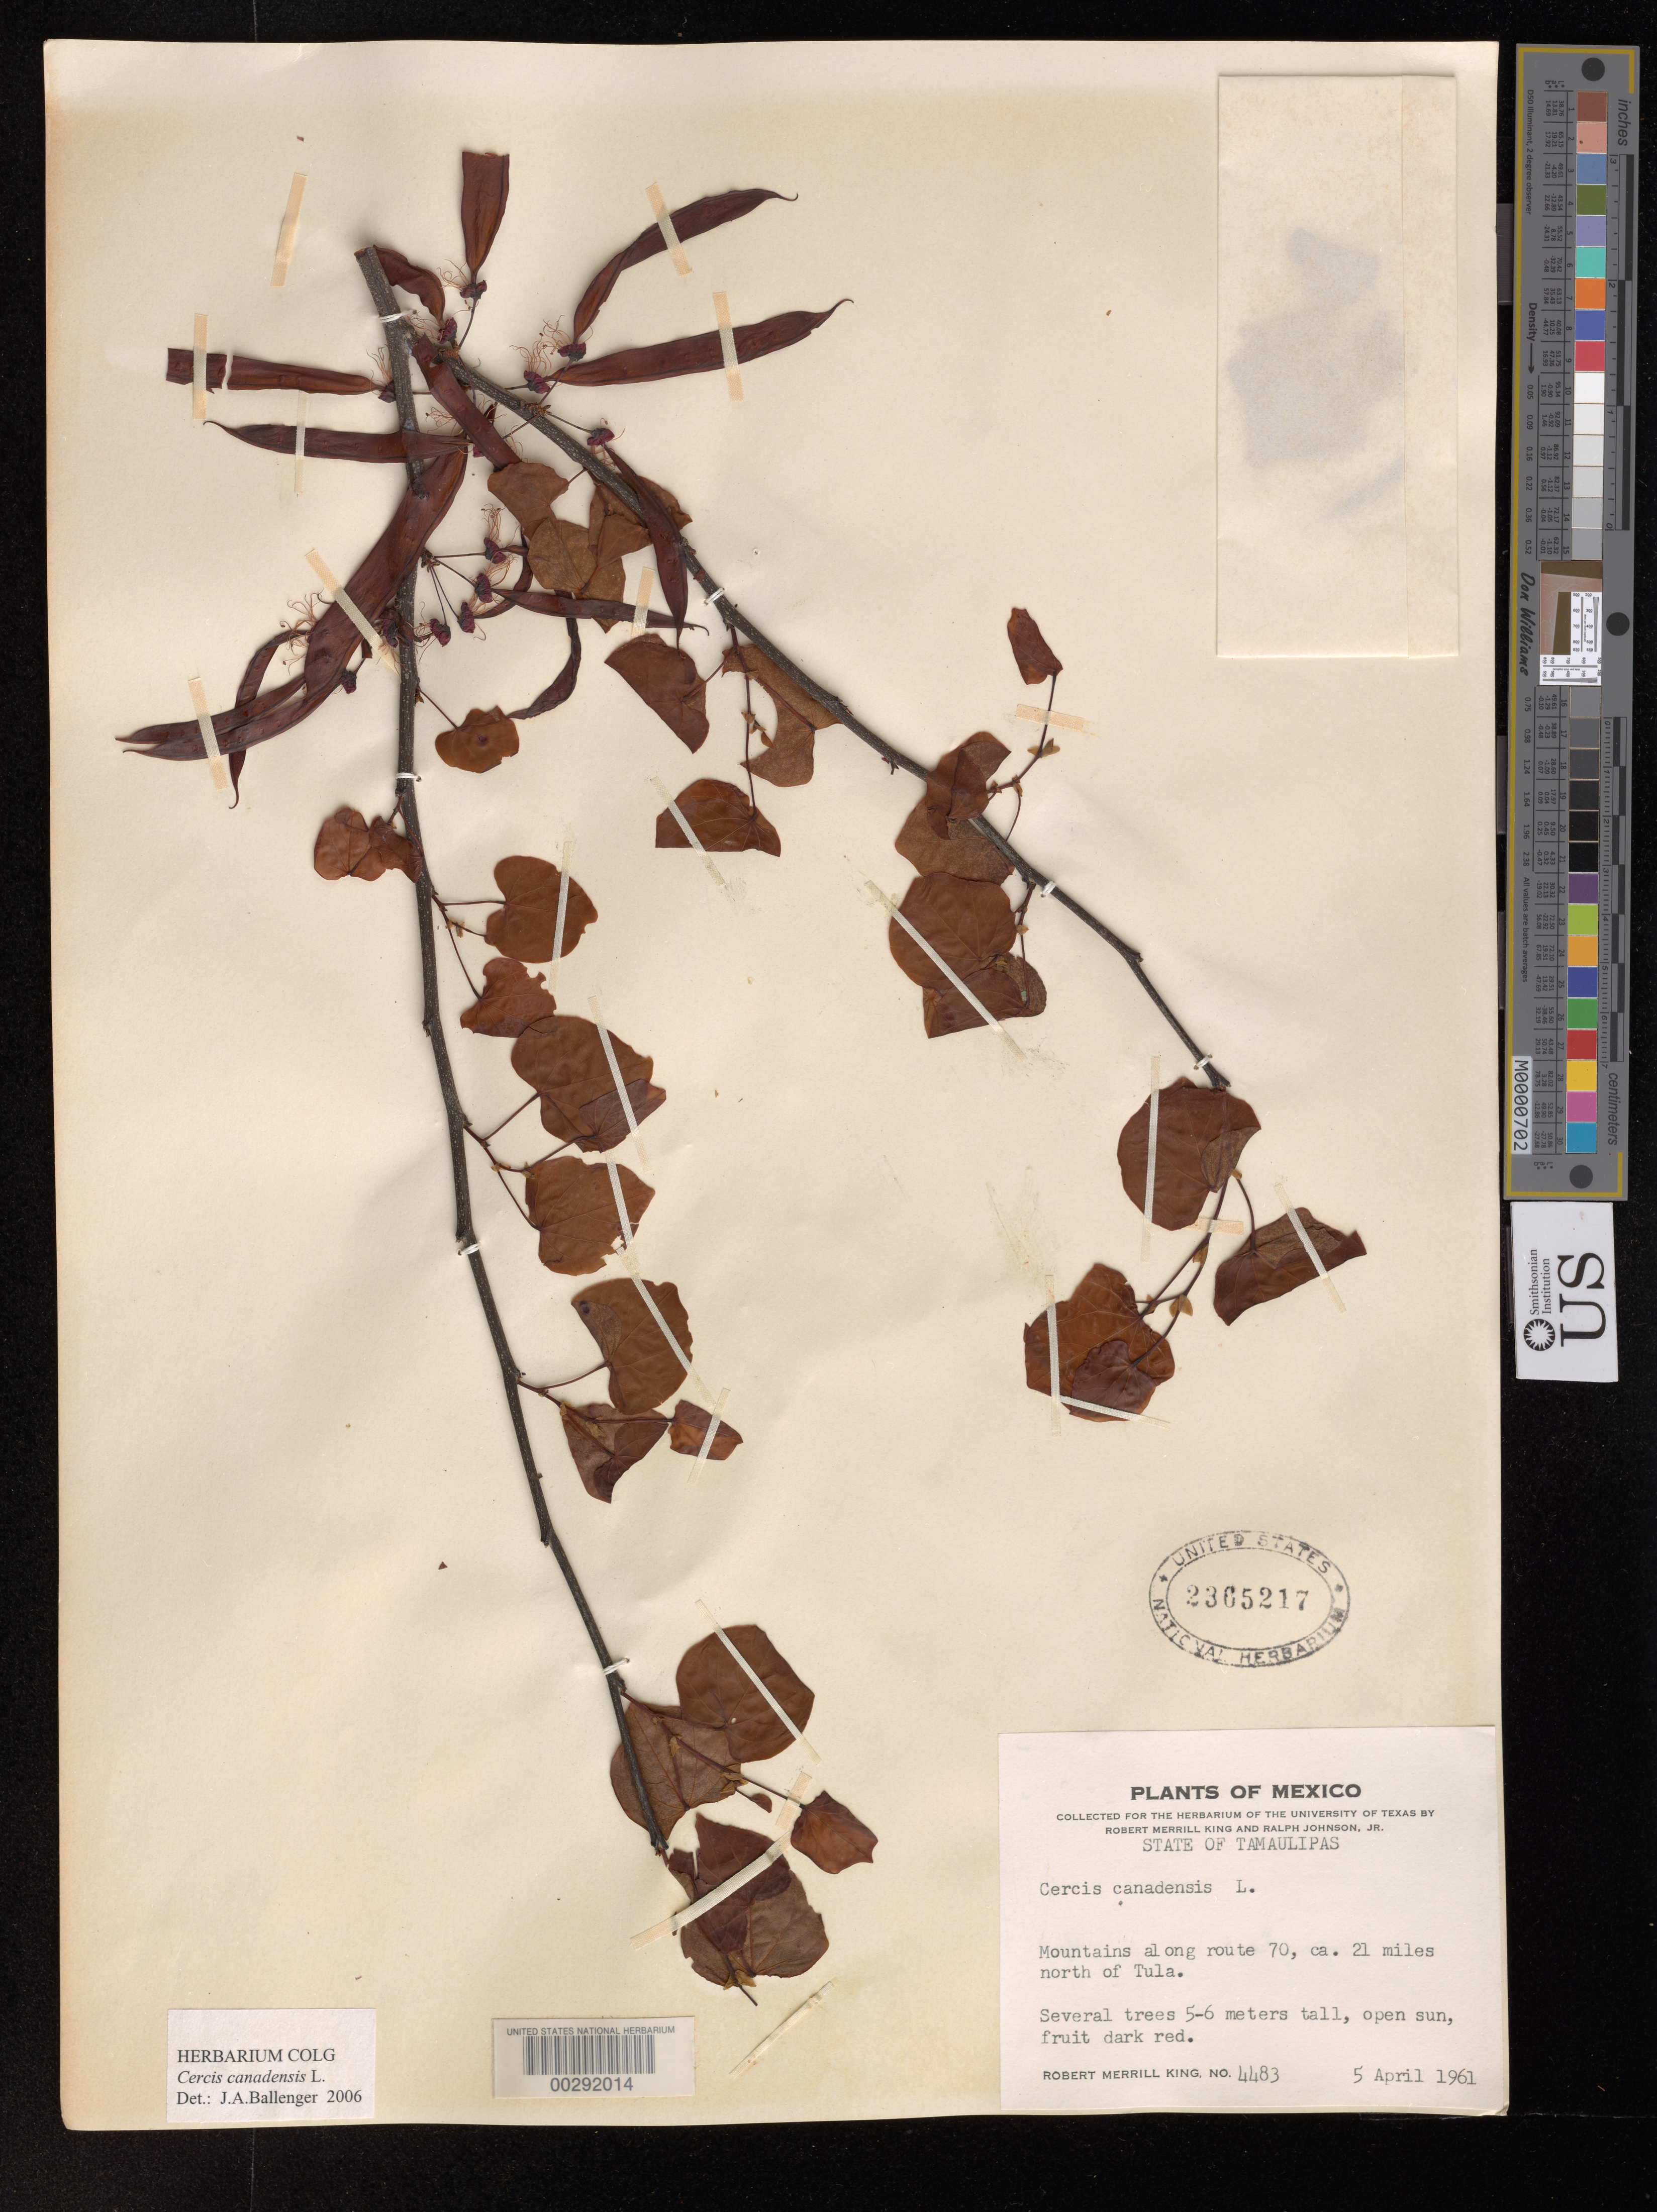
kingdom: Plantae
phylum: Tracheophyta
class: Magnoliopsida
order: Fabales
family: Fabaceae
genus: Cercis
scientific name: Cercis canadensis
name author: L.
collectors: R. M. King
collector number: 4483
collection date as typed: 05 Apr 1961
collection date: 1961-04-05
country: Mexico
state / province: Tamaulipas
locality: Along route 70 ca 21 mi N of Tula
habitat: Open sun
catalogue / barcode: US 2365217